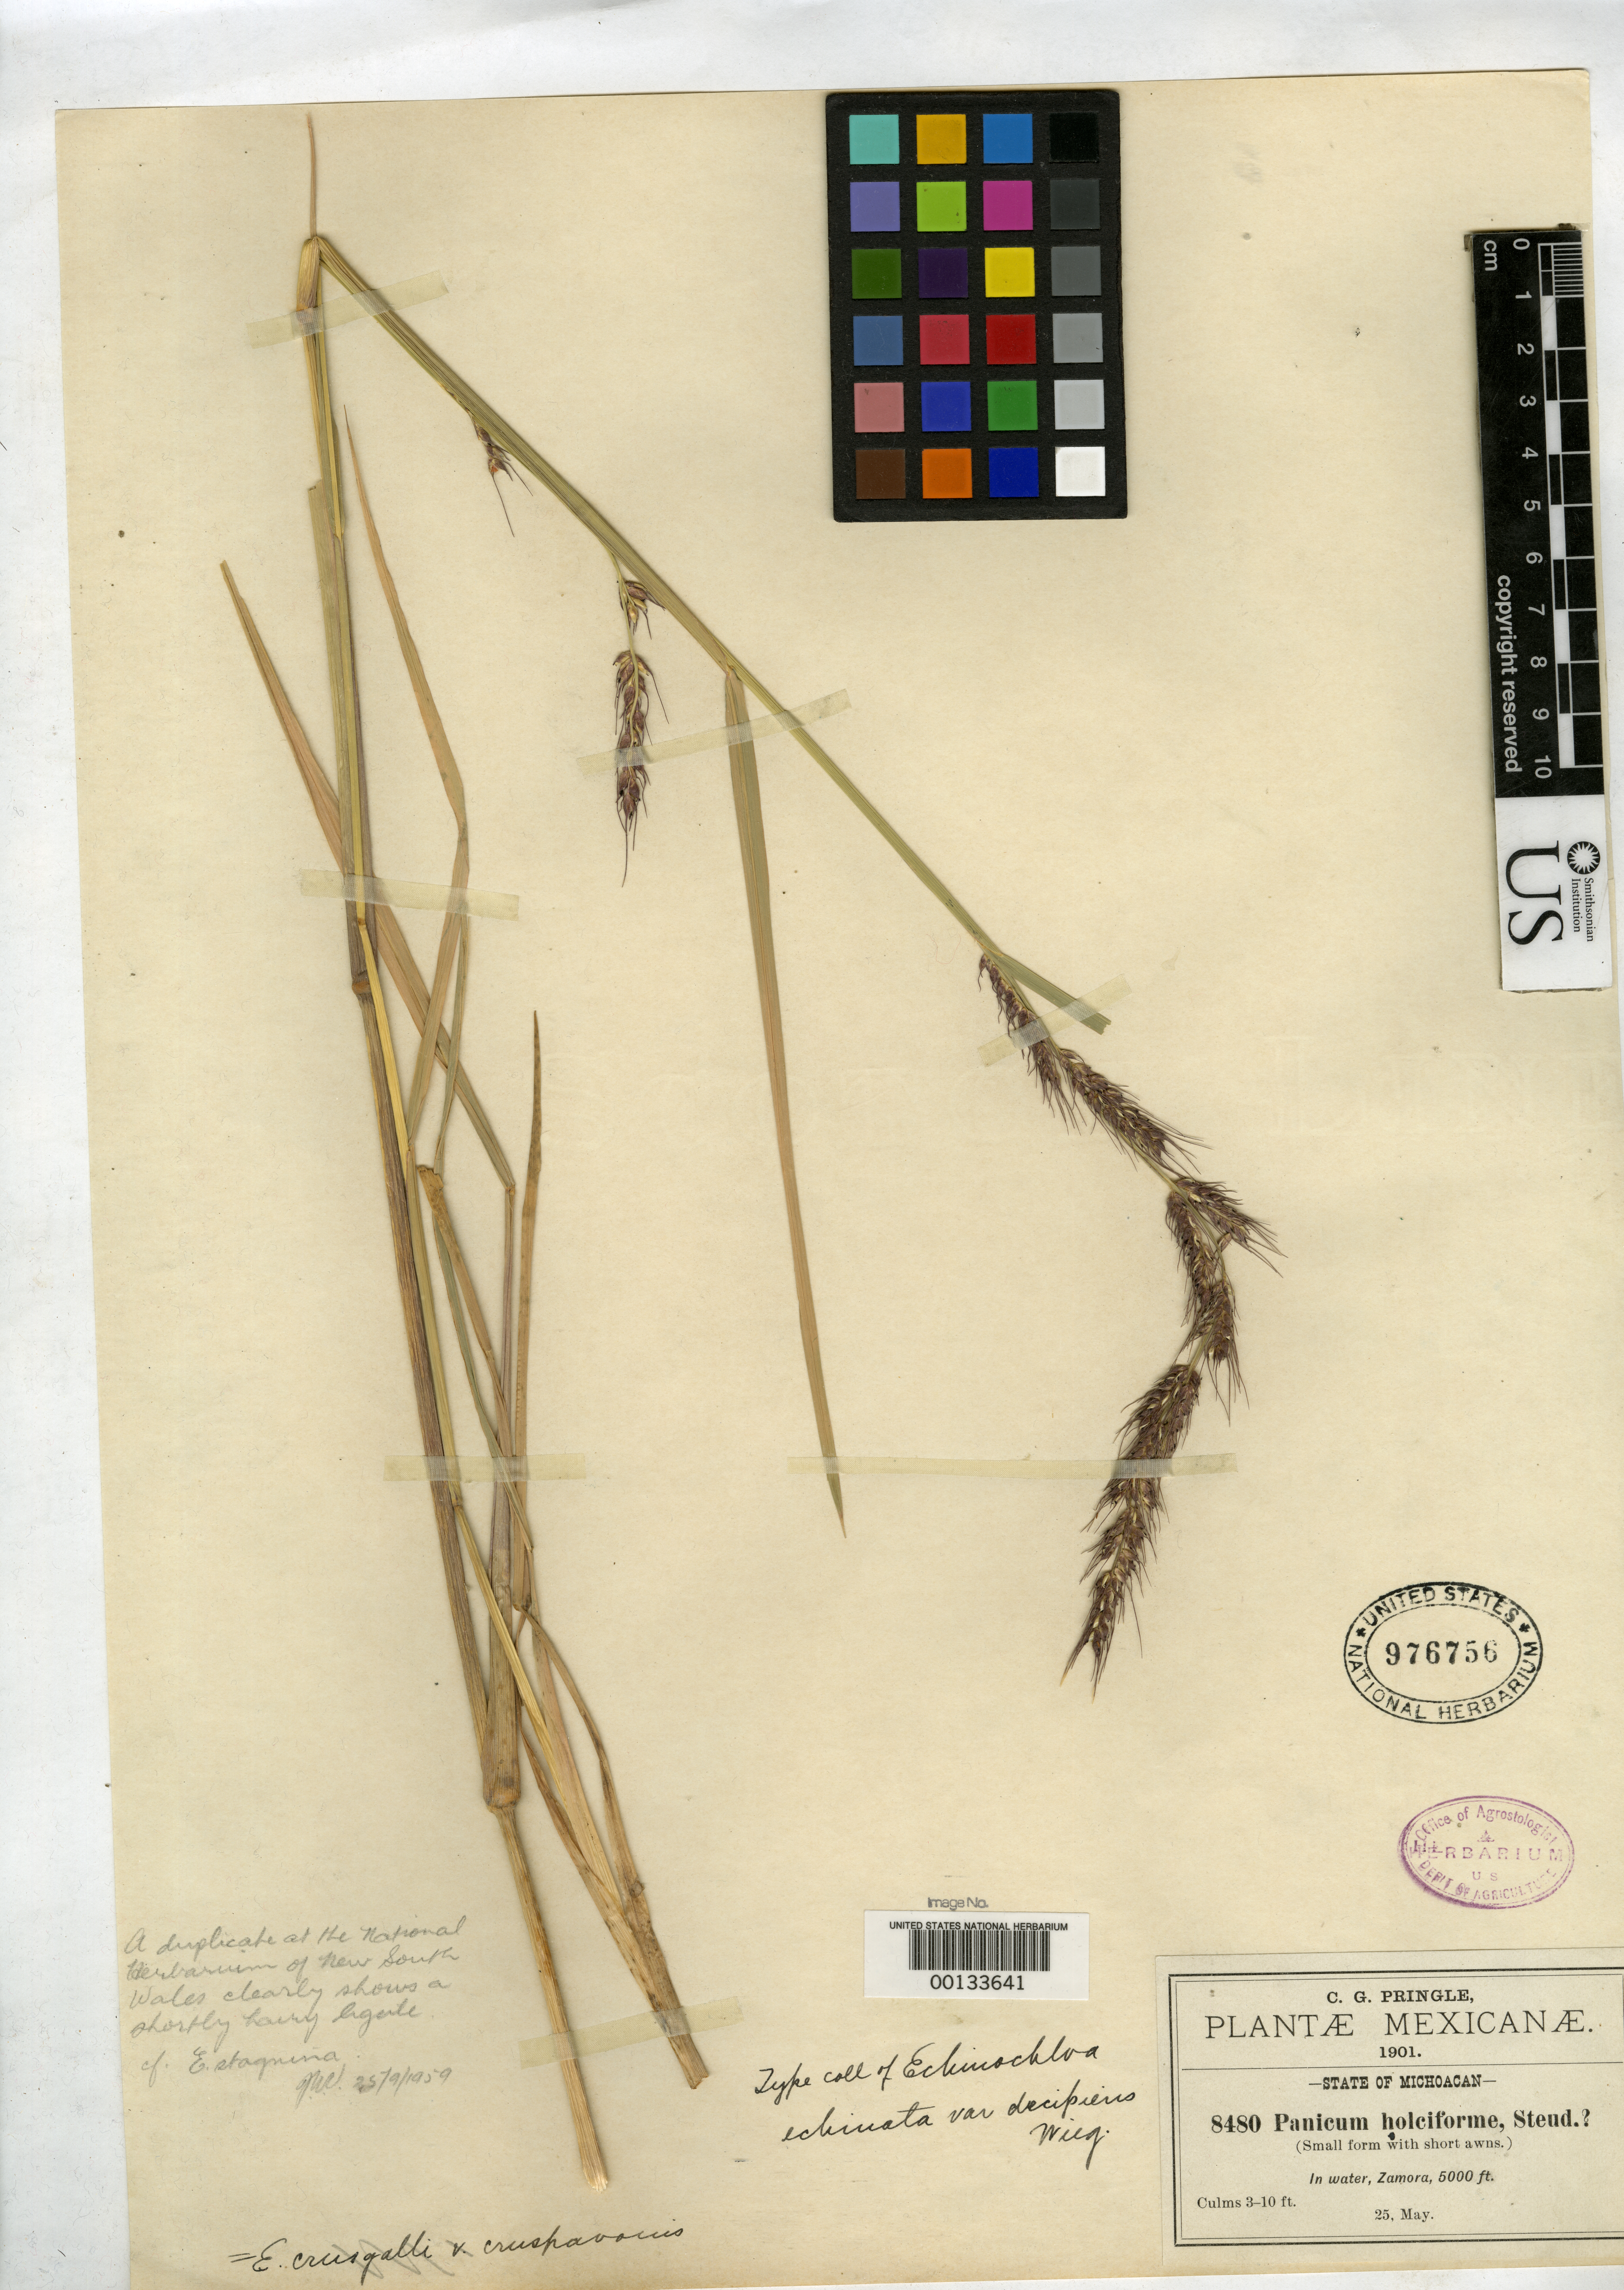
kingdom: Plantae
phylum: Tracheophyta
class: Liliopsida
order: Poales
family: Poaceae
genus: Echinochloa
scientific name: Echinochloa echinata var. decipiens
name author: Wiegand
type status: Isotype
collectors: C. G. Pringle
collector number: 8480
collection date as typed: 25 May 1901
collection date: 1901-05-25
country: Mexico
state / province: Michoacán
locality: Zamora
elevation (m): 1524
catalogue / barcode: US 976756